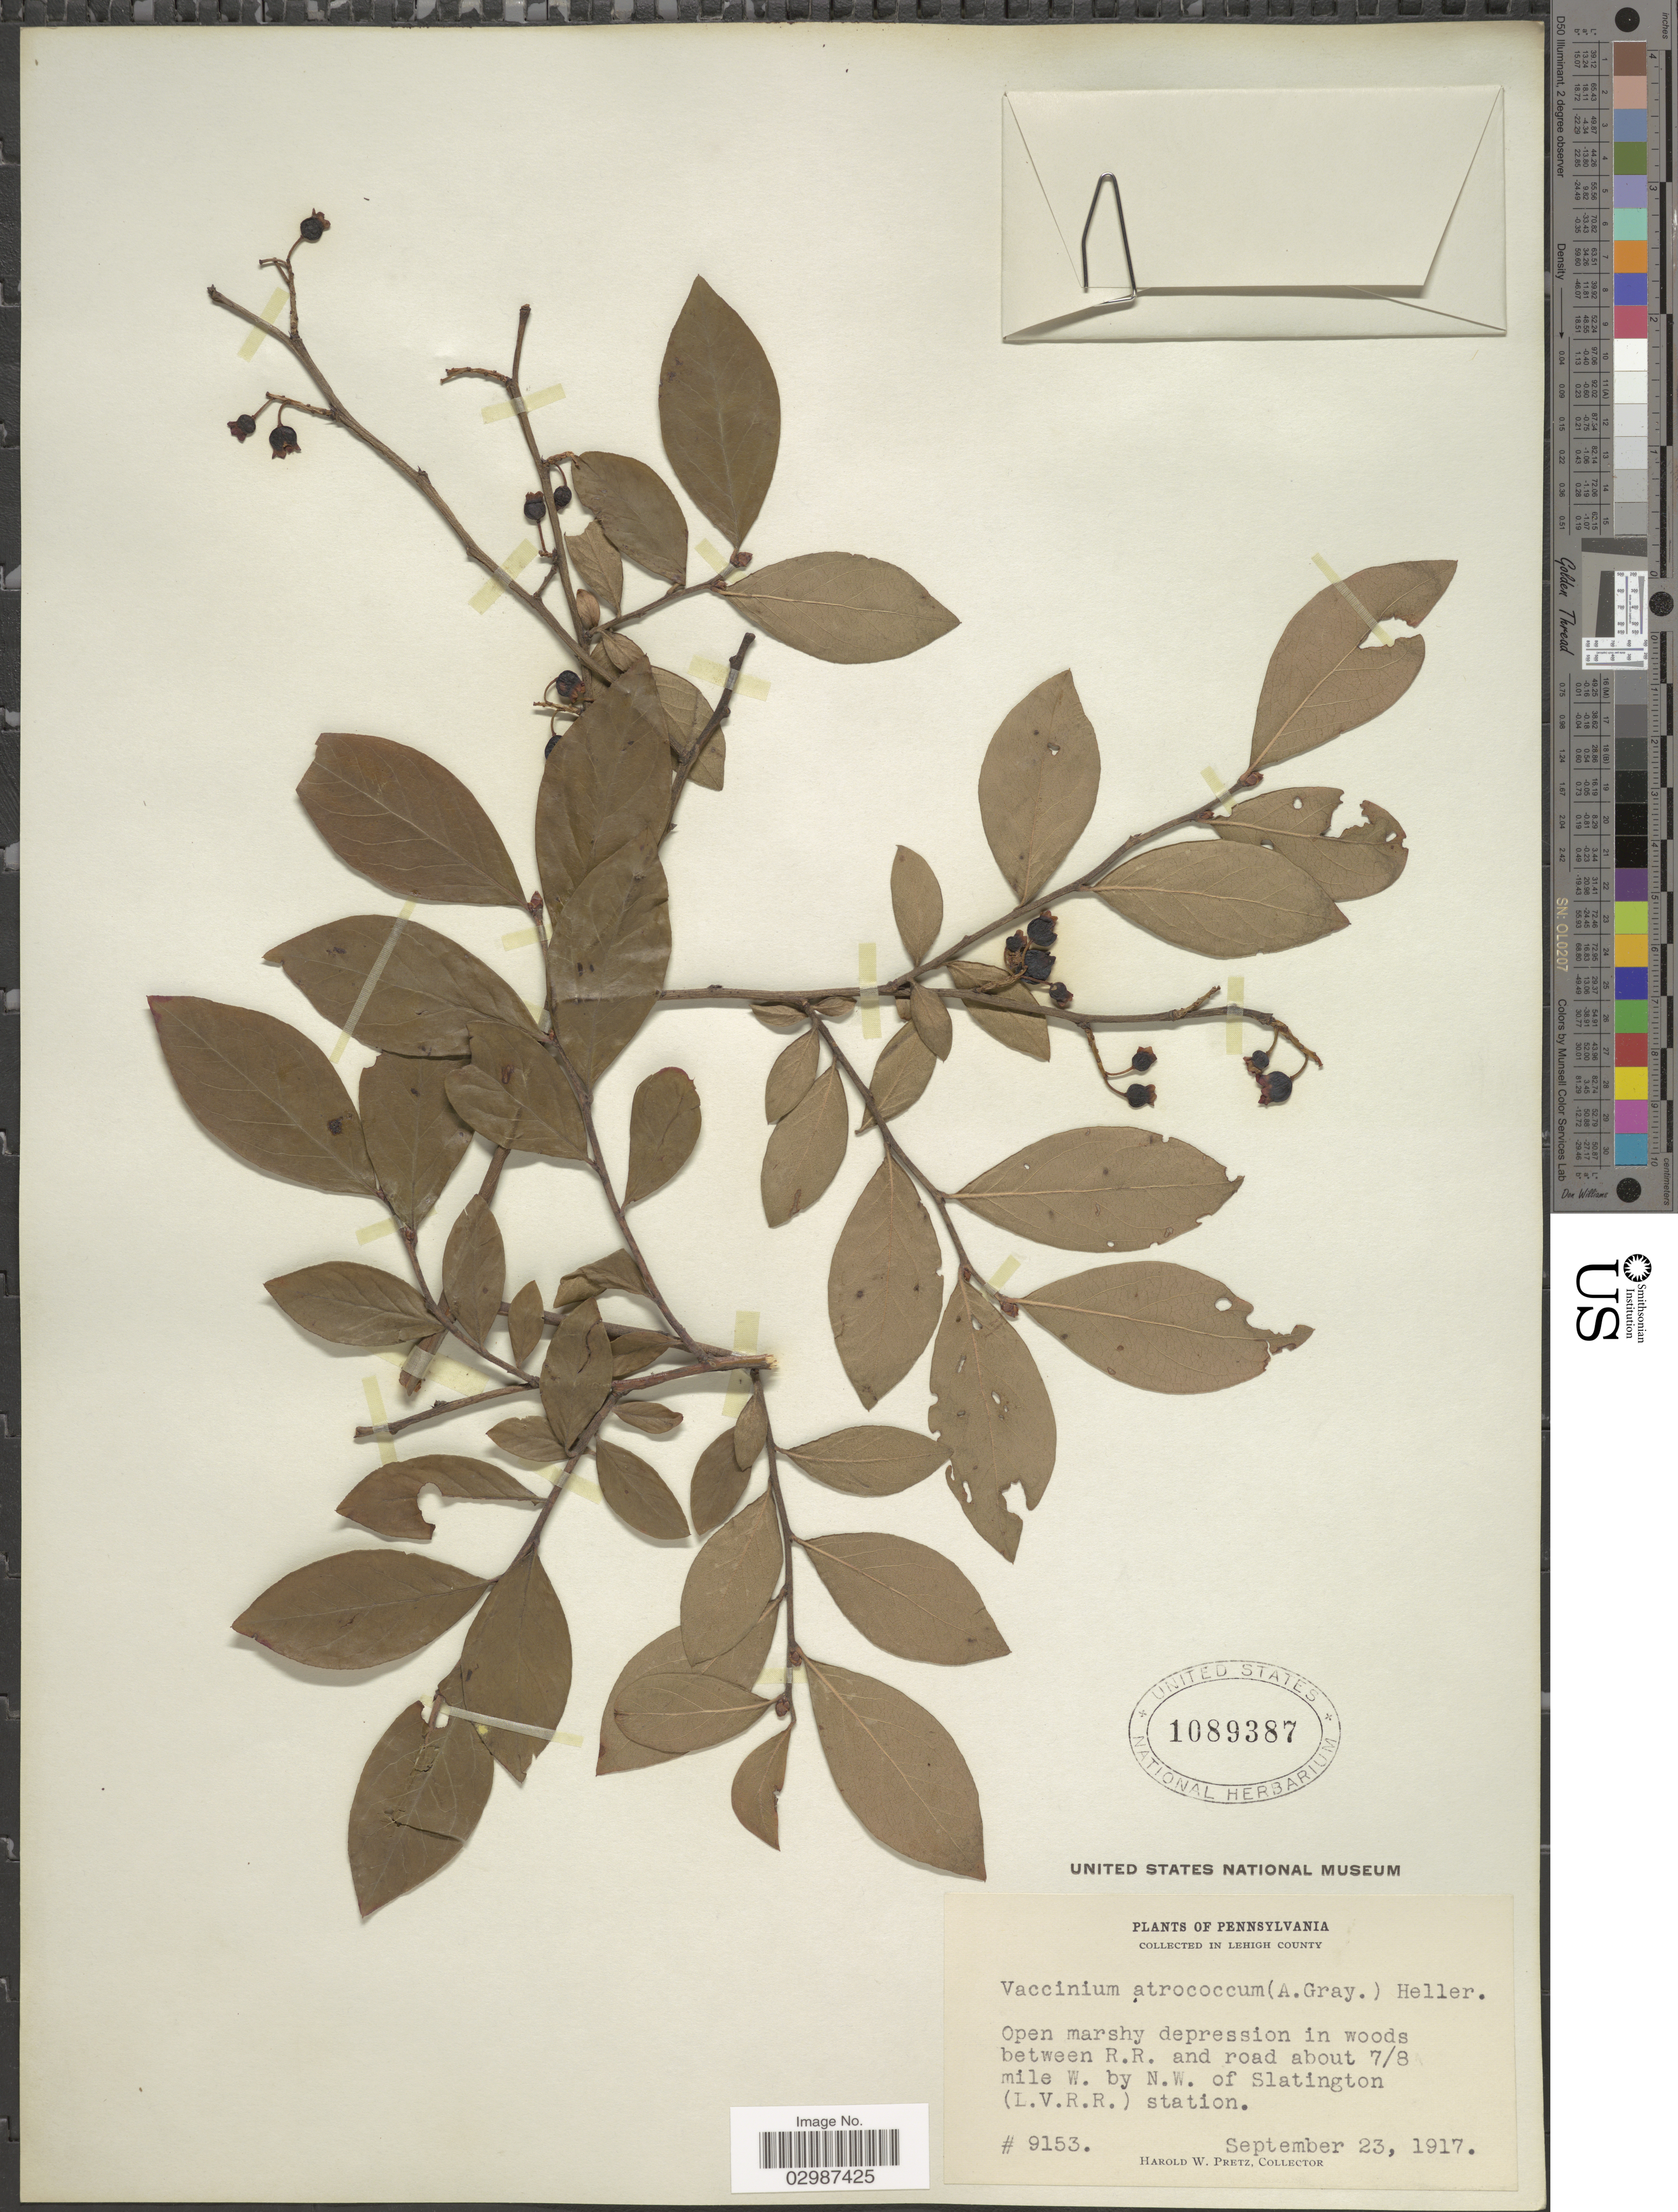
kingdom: Plantae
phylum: Tracheophyta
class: Magnoliopsida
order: Ericales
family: Ericaceae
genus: Vaccinium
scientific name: Vaccinium atrococcum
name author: (A. Gray) A. Heller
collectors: H. W. Pretz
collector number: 9153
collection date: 1917-09-23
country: United States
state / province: Pennsylvania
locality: Lehigh County. Between R.R. and road about 7/8 mile W. by N.W. of Slatington (L.V.R.R.) station.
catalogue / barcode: US 1089387